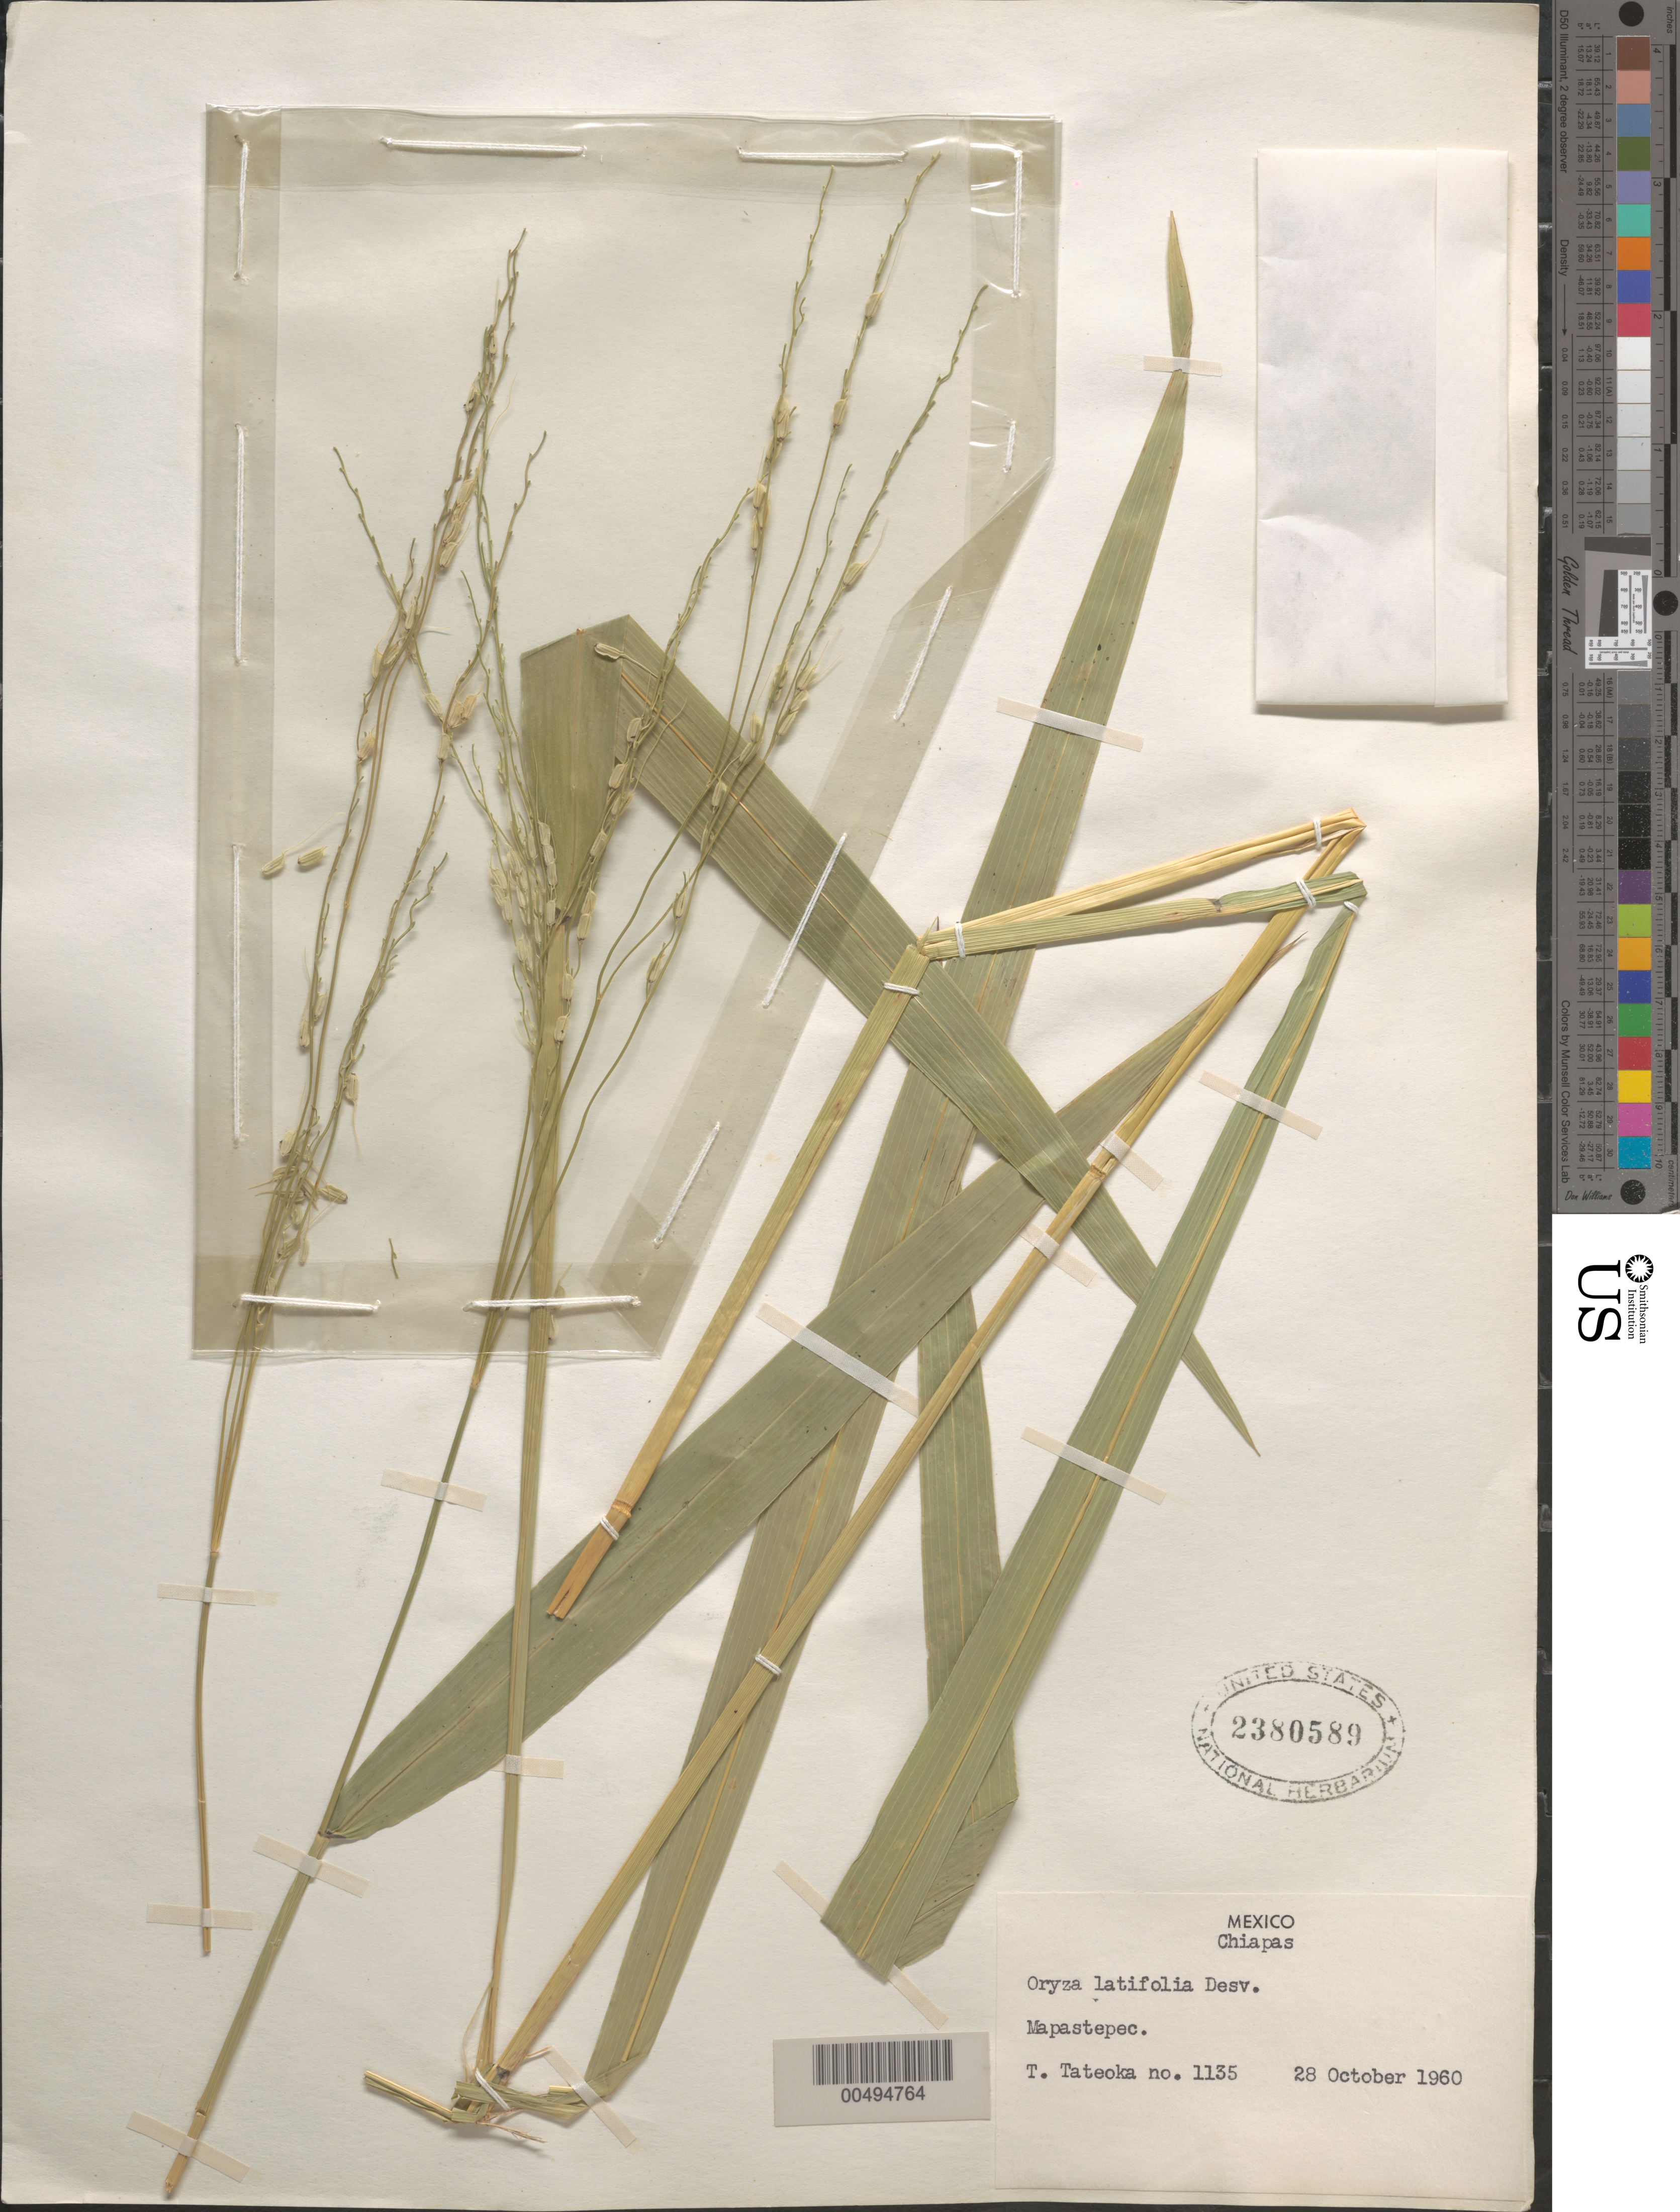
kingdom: Plantae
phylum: Tracheophyta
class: Liliopsida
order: Poales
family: Poaceae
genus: Oryza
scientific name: Oryza latifolia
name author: Desv.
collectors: T. Tateoka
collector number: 1135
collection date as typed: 28 Oct 1960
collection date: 1960-10-28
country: Mexico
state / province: Chiapas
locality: Mapastepec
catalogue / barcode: US 2380589